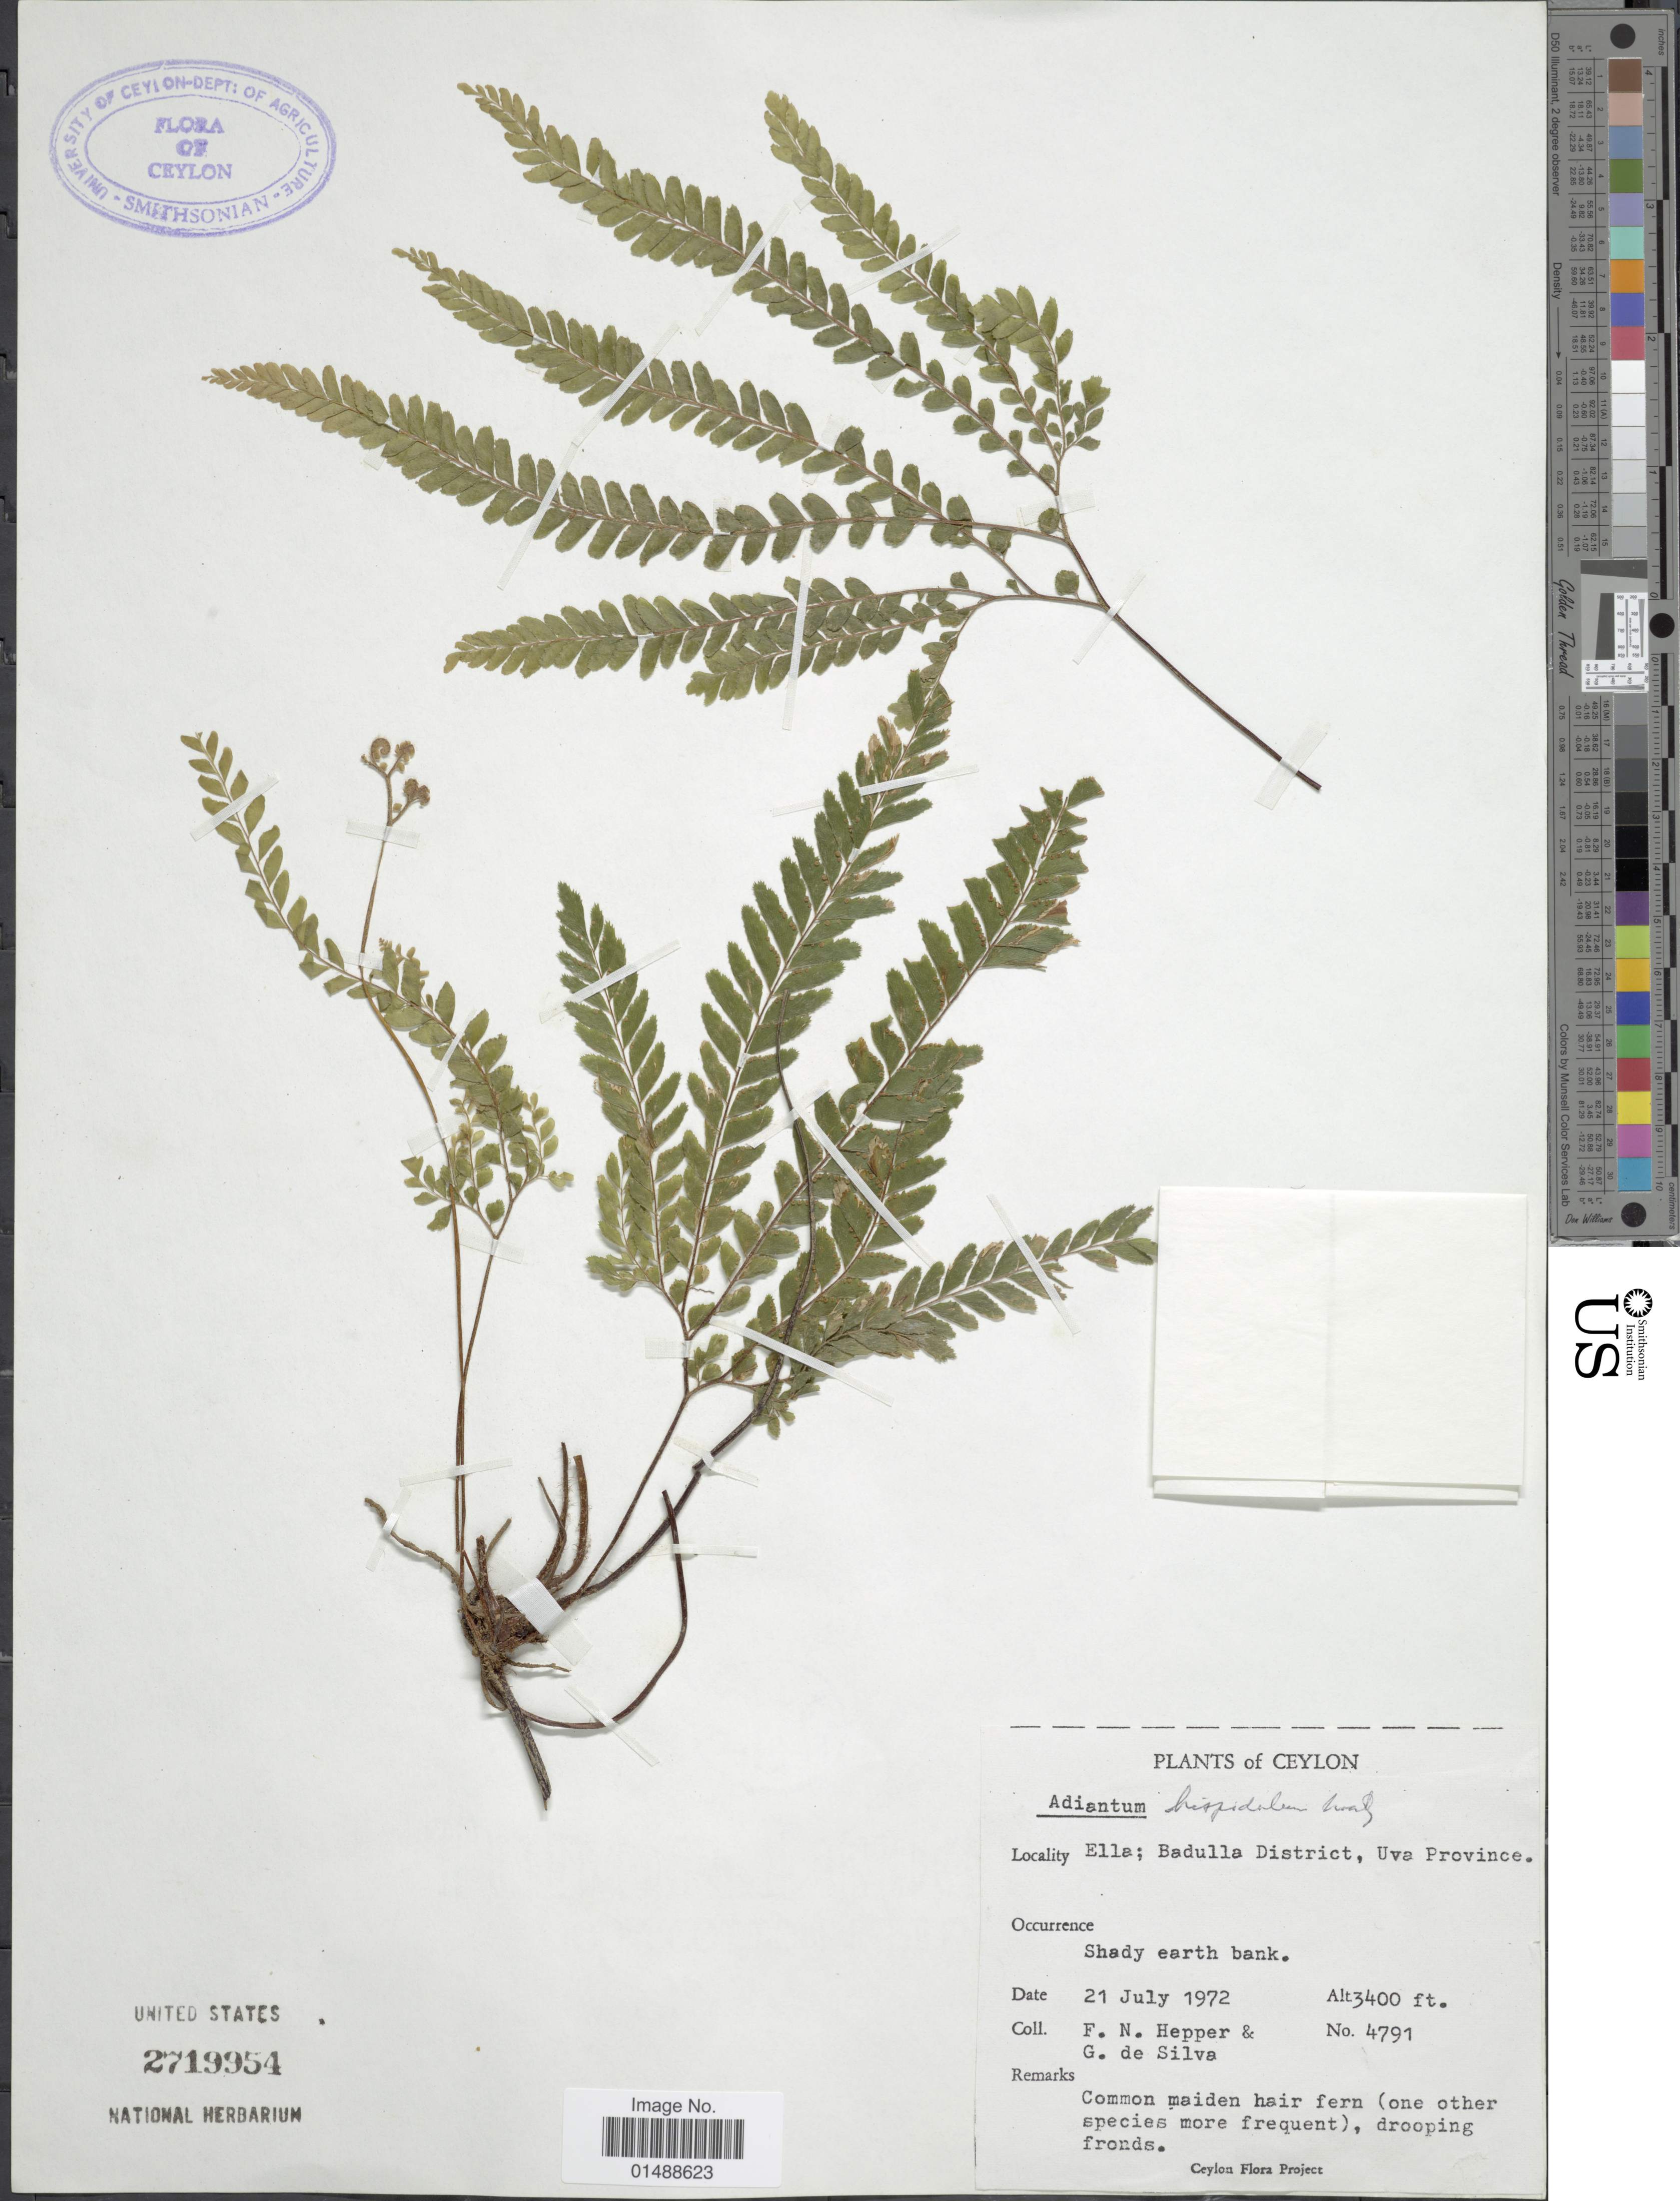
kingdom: Plantae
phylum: Tracheophyta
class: Polypodiopsida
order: Polypodiales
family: Pteridaceae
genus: Adiantum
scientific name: Adiantum hispidulum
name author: Sw.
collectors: F. Hepper & G. Silva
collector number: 4791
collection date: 1972-07-21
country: Sri Lanka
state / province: Uva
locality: Ceylon, Ella; Badulla District, Uva Province.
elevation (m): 1036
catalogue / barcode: US 2719954